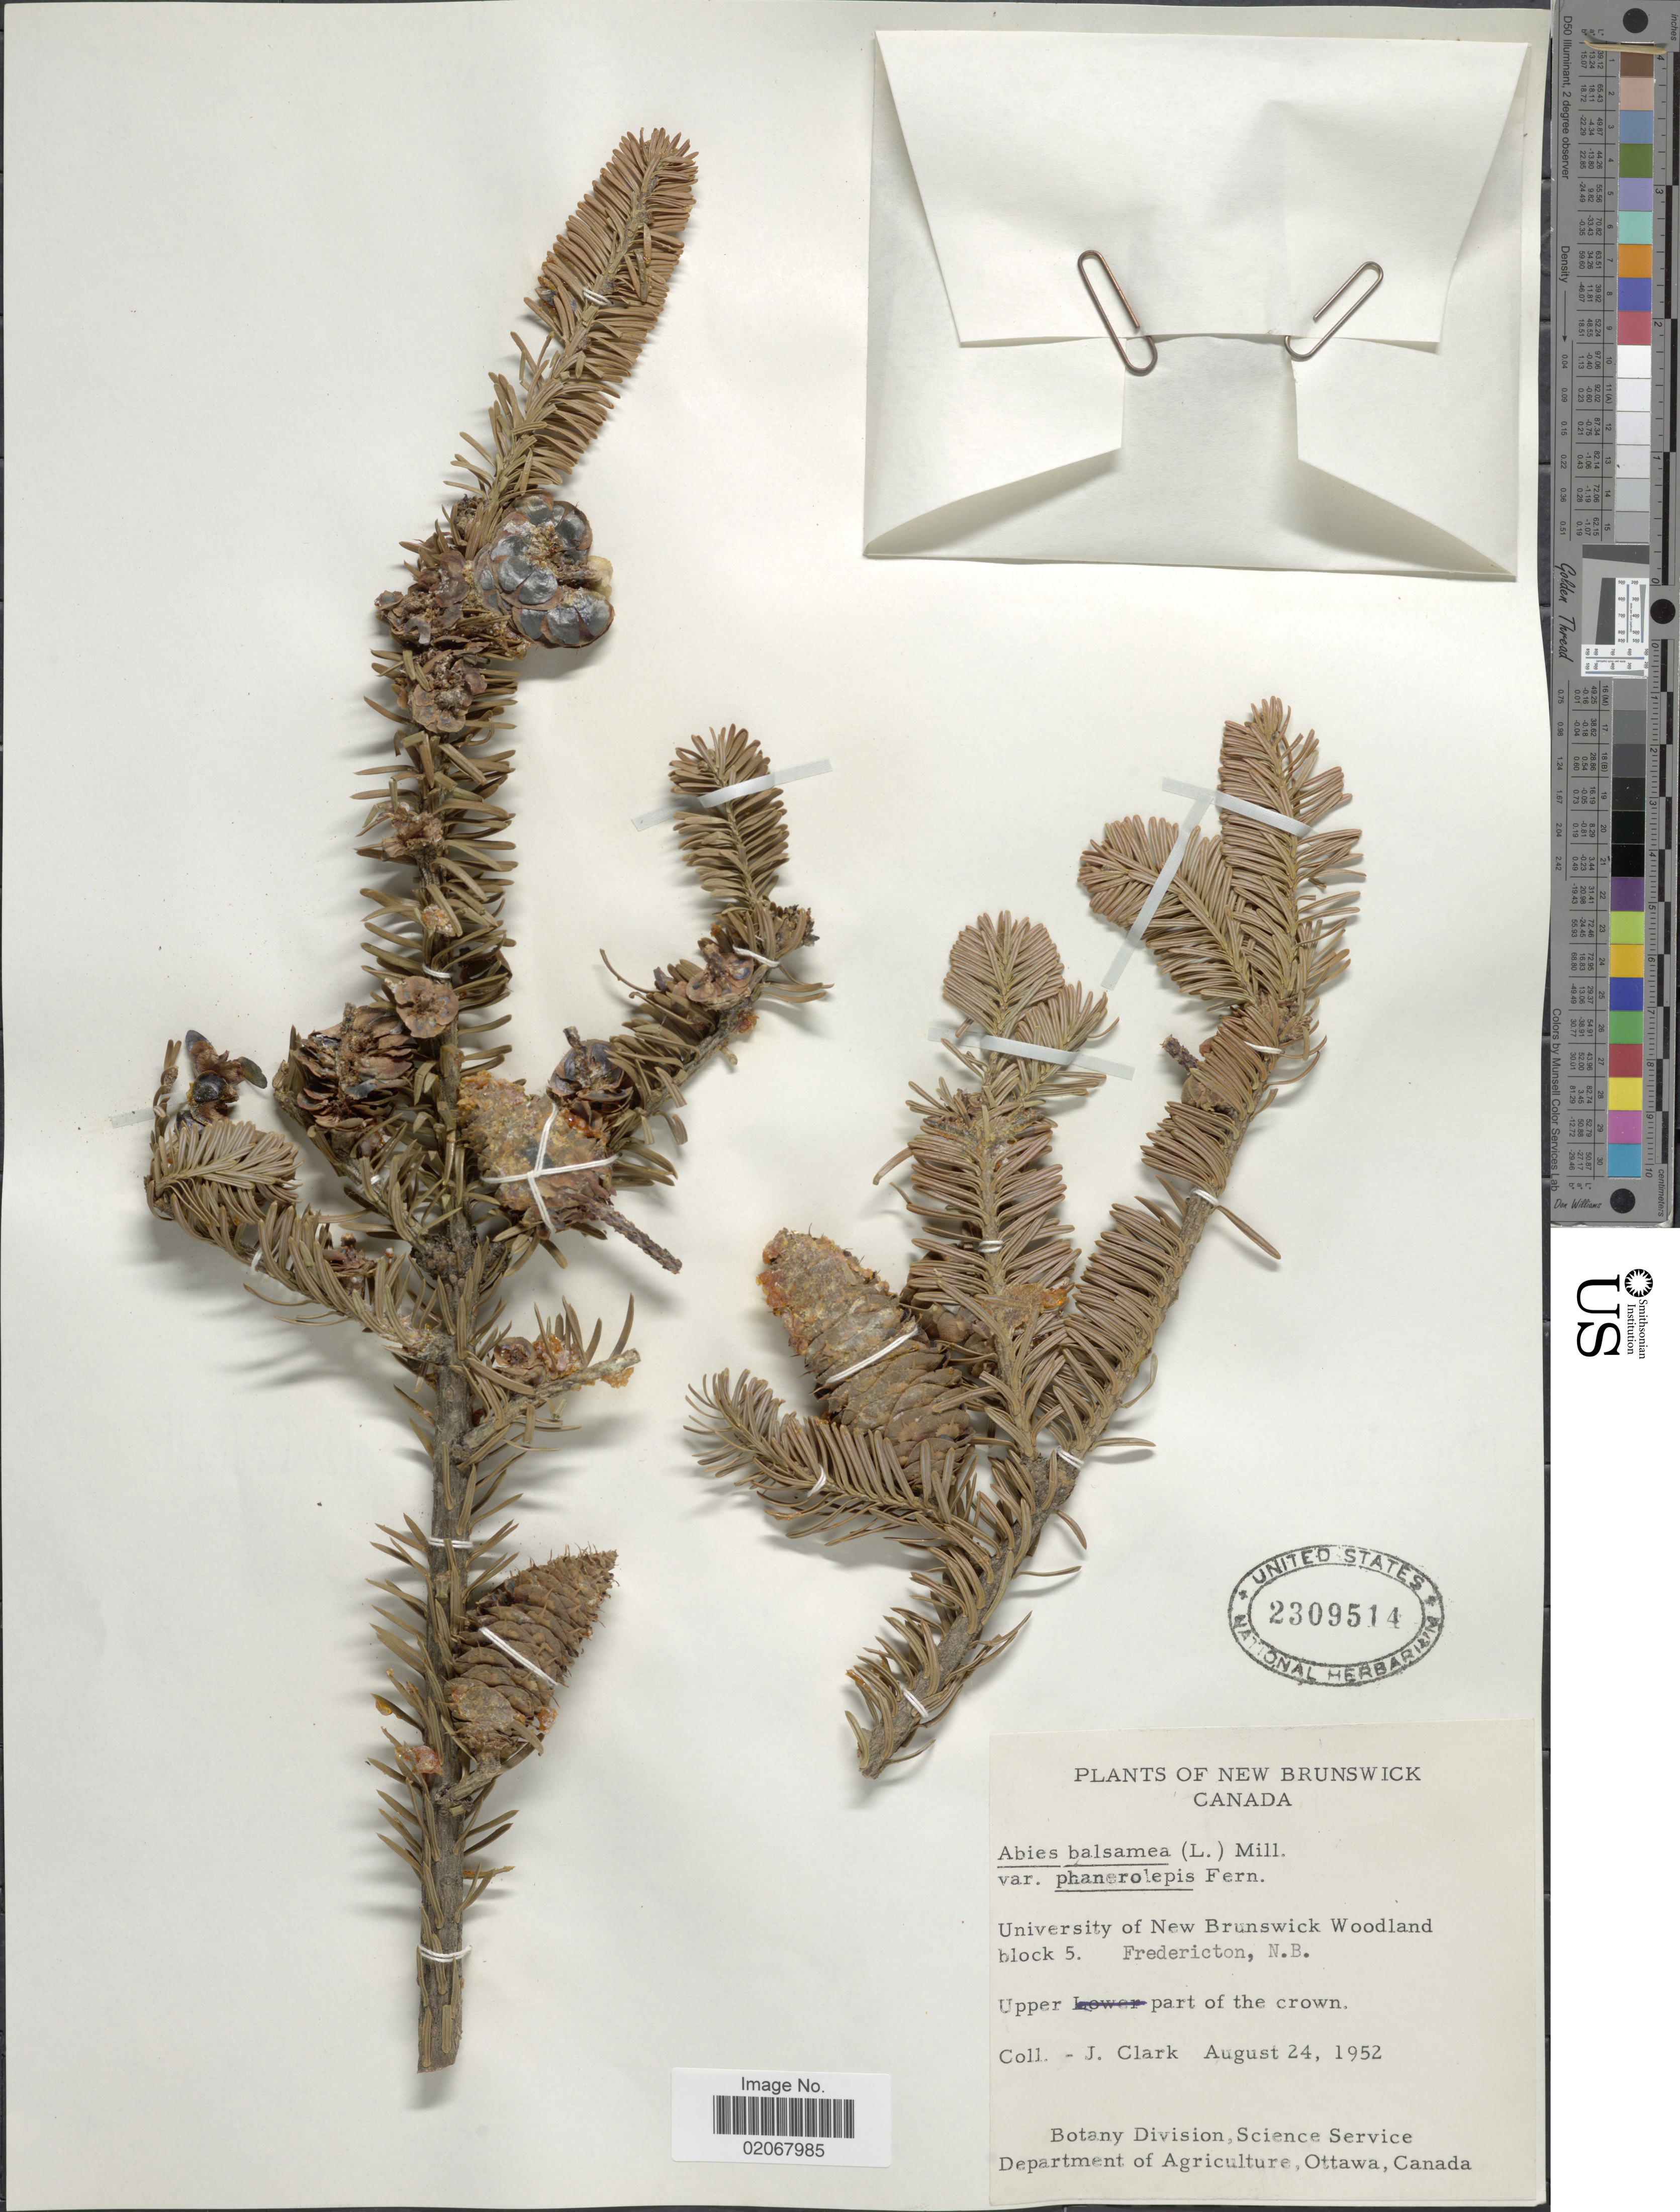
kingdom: Plantae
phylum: Tracheophyta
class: Pinopsida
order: Pinales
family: Pinaceae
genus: Abies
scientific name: Abies phanerolepis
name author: (Fernald) T.S. Liu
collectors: J. L. Clark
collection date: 1952-08-24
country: Canada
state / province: New Brunswick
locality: University of New Brunswick Woodland Block 5. Fredericton, N. B. Upper part of the crown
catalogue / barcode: US 2309514